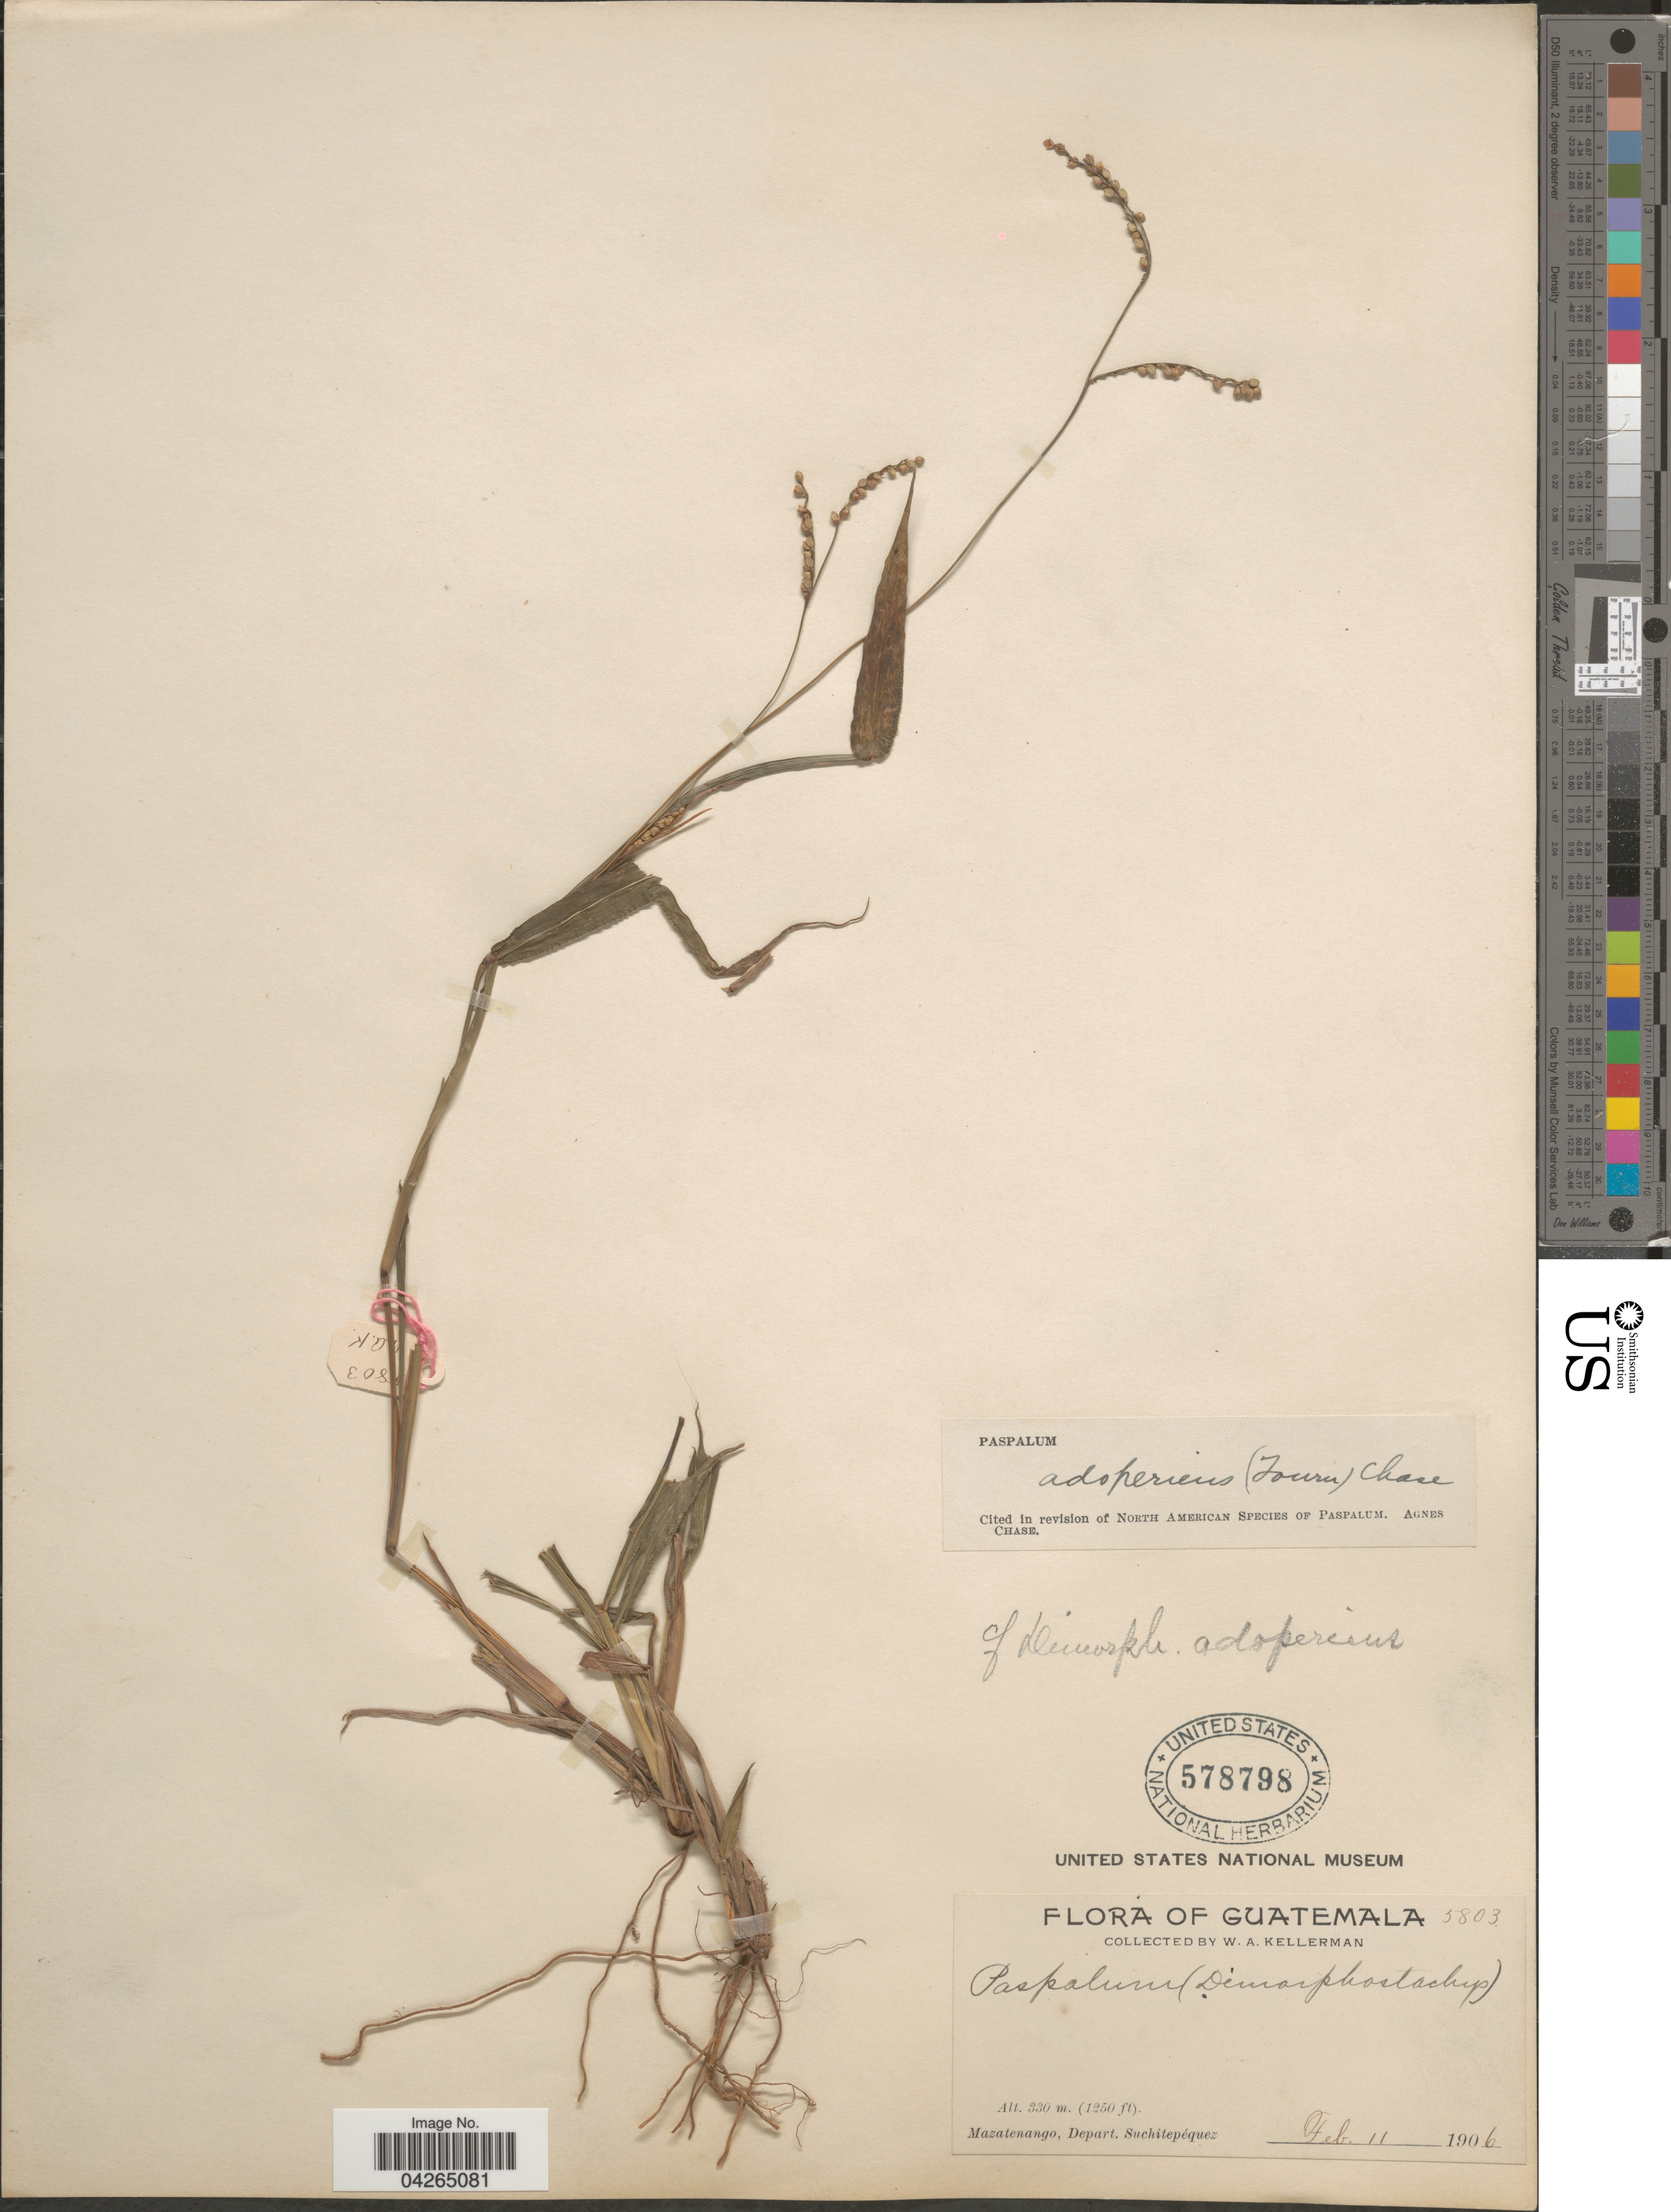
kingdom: Plantae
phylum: Tracheophyta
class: Liliopsida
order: Poales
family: Poaceae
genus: Paspalum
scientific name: Paspalum adoperiens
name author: (E. Fourn.) Chase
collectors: W. Kellerman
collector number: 5803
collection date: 1906-02-11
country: Guatemala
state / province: Suchitepequez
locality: Mazatenango, Depart. Suchitepéquez.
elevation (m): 330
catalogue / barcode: US 578798